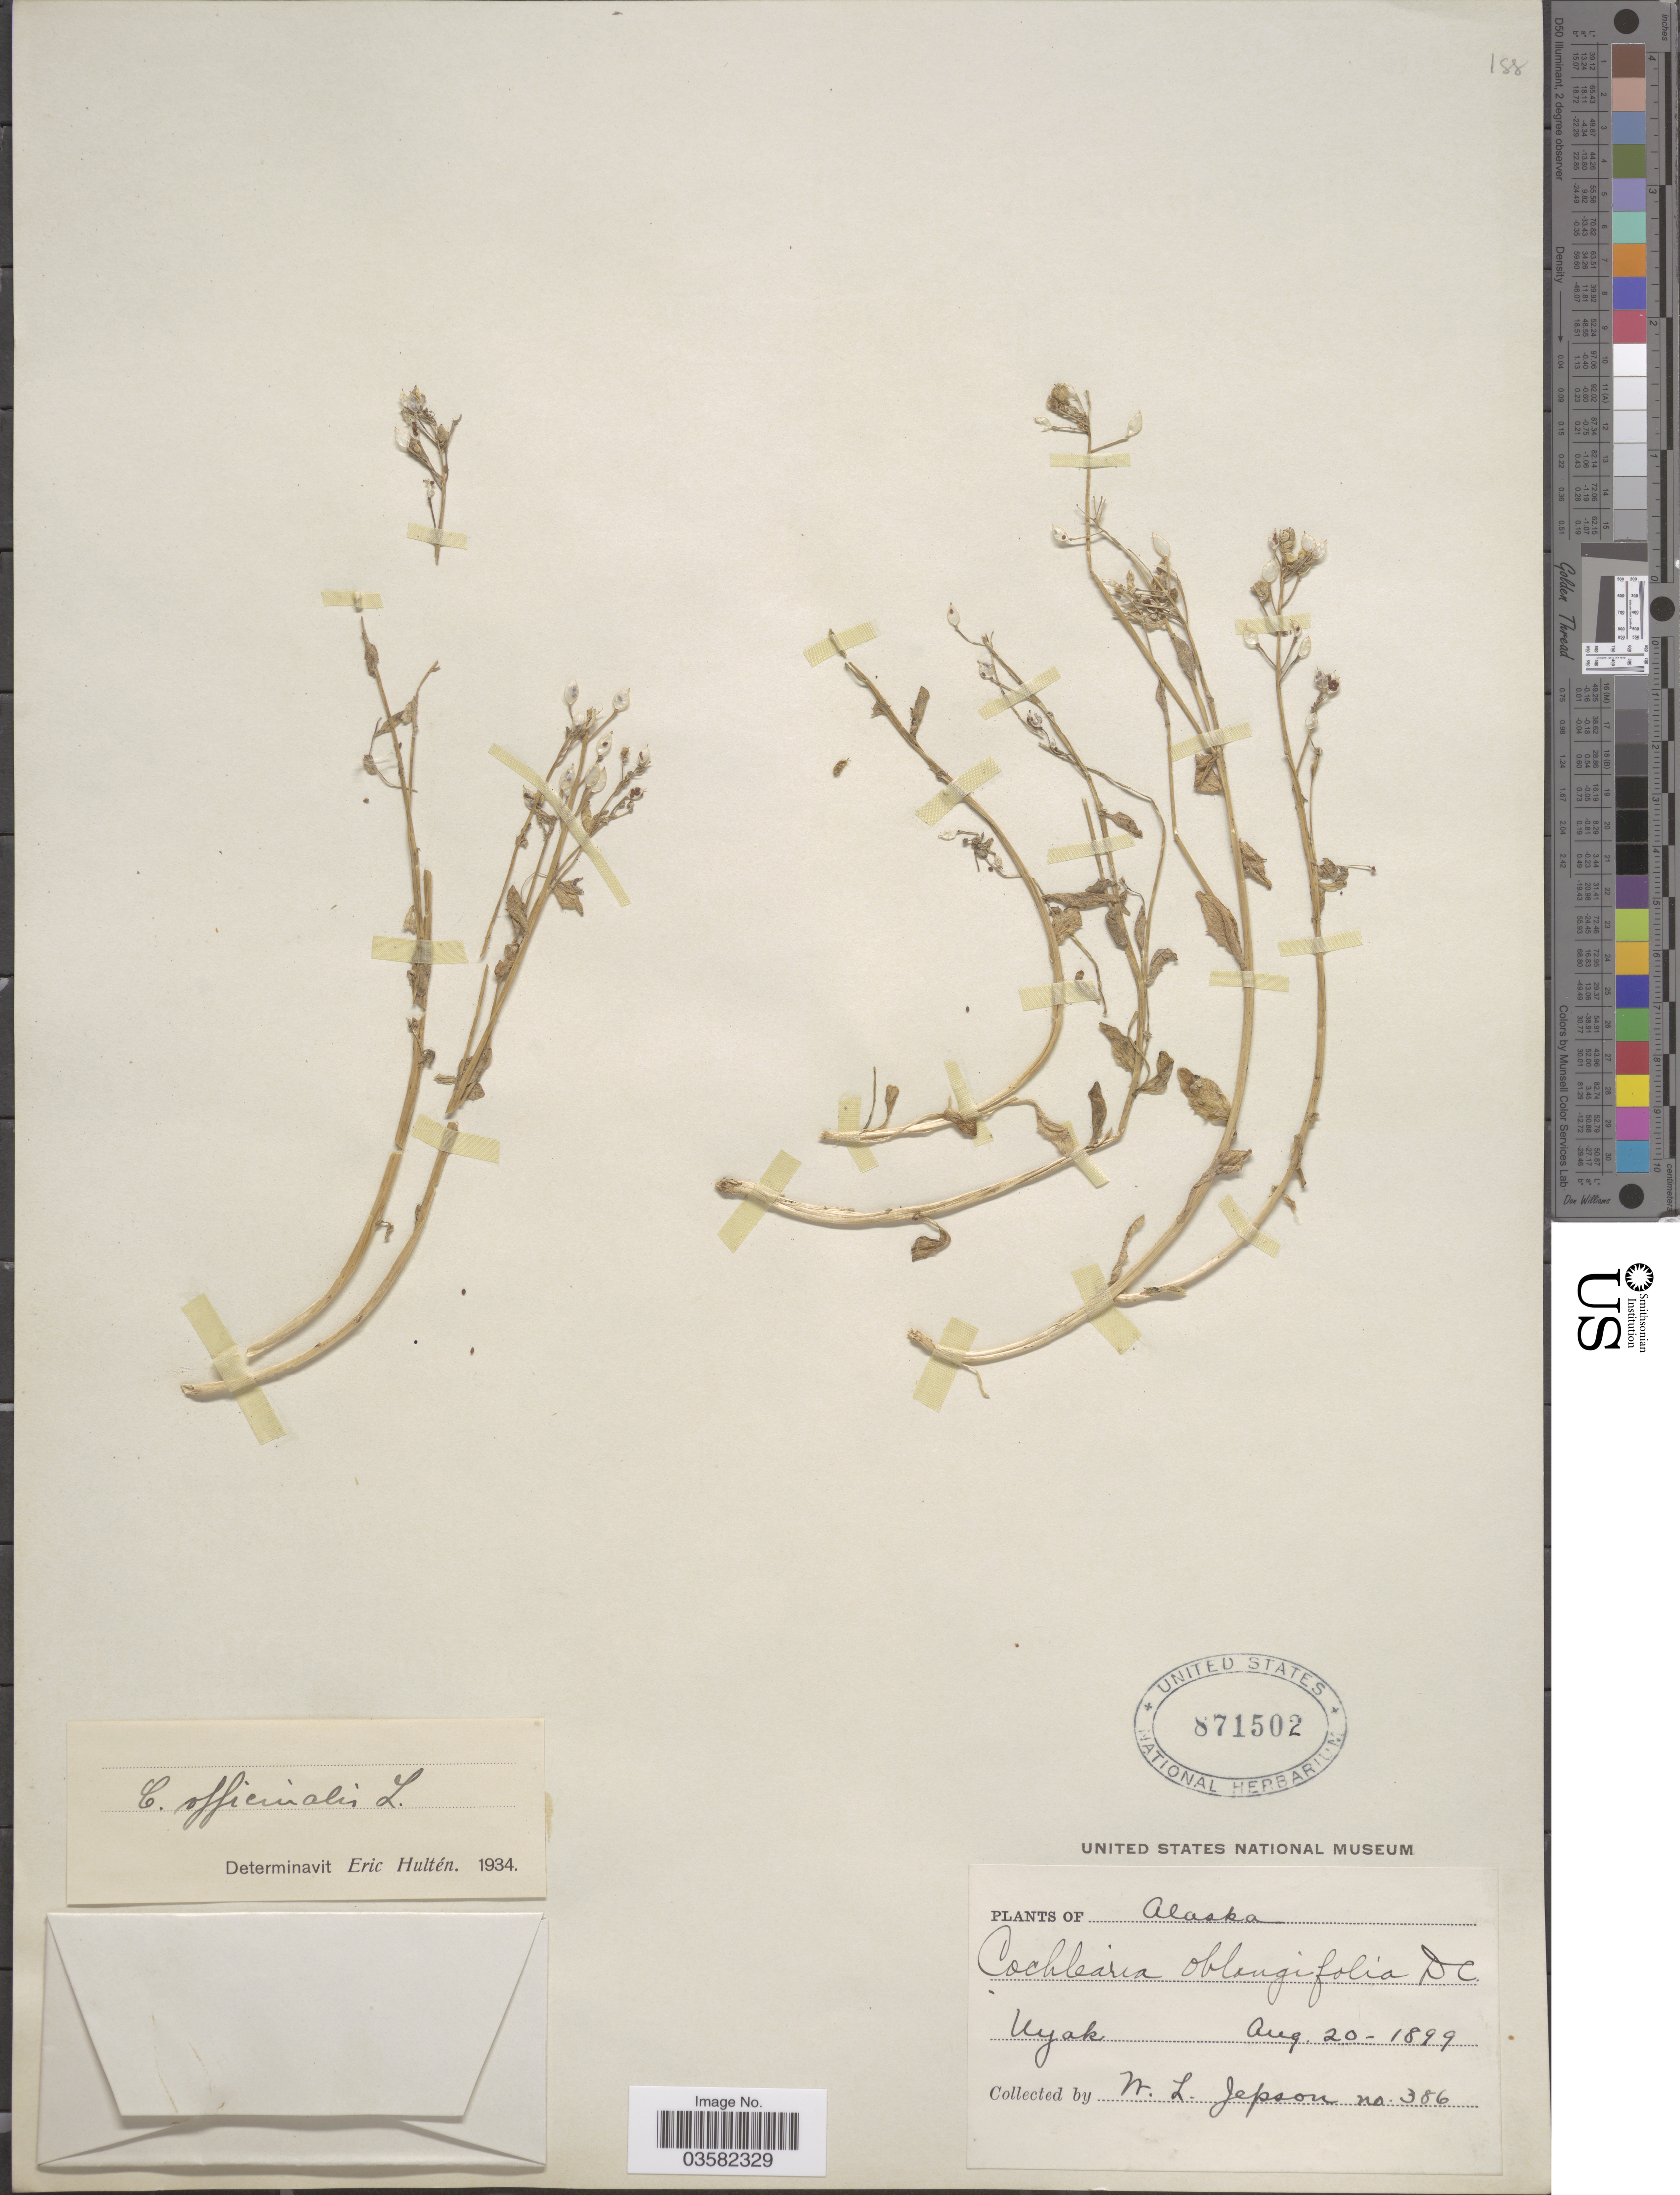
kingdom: Plantae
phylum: Tracheophyta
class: Magnoliopsida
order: Brassicales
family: Brassicaceae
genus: Cochlearia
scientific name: Cochlearia officinalis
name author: L.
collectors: W. L. Jepson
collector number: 386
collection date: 1899-08-20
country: United States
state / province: Alaska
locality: Uyak.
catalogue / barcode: US 871502